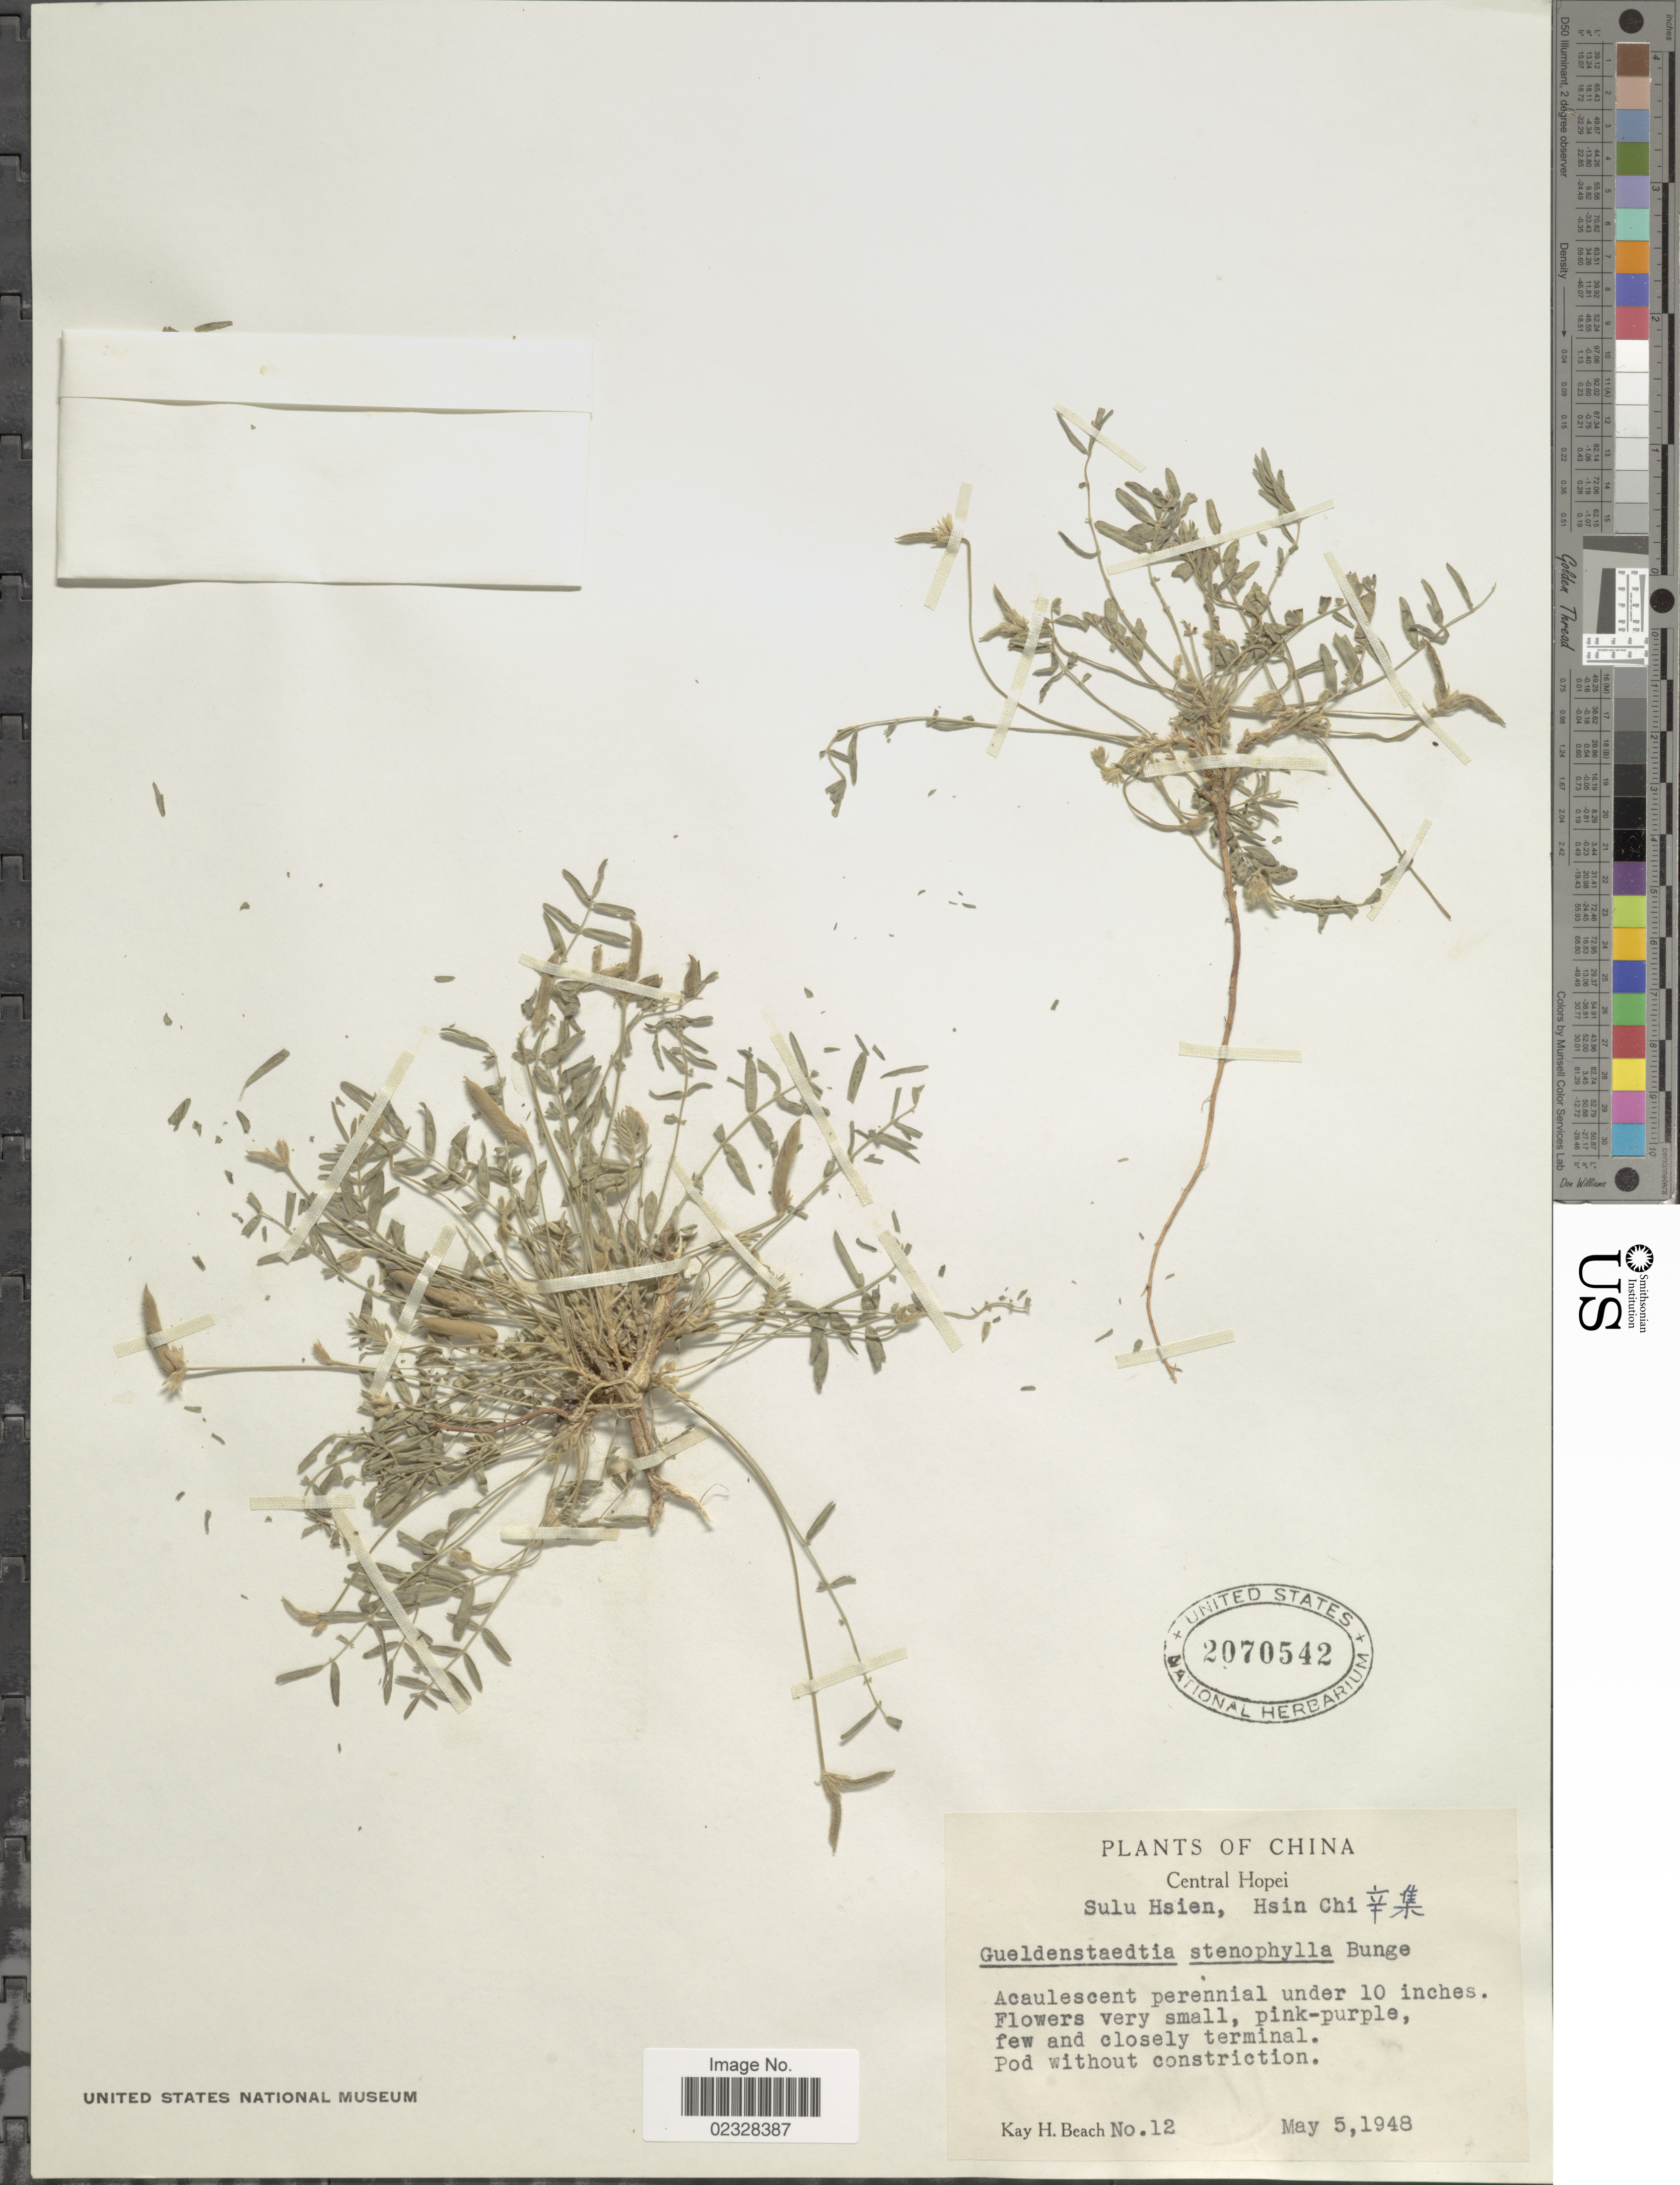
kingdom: Plantae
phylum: Tracheophyta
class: Magnoliopsida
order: Fabales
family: Fabaceae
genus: Gueldenstaedtia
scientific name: Gueldenstaedtia stenophylla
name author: Bunge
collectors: K. H. Beach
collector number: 12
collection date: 1948-05-05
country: China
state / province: Hebei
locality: Central Hopei, Sulu Hsien, Hsin Chi.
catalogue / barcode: US 2070542